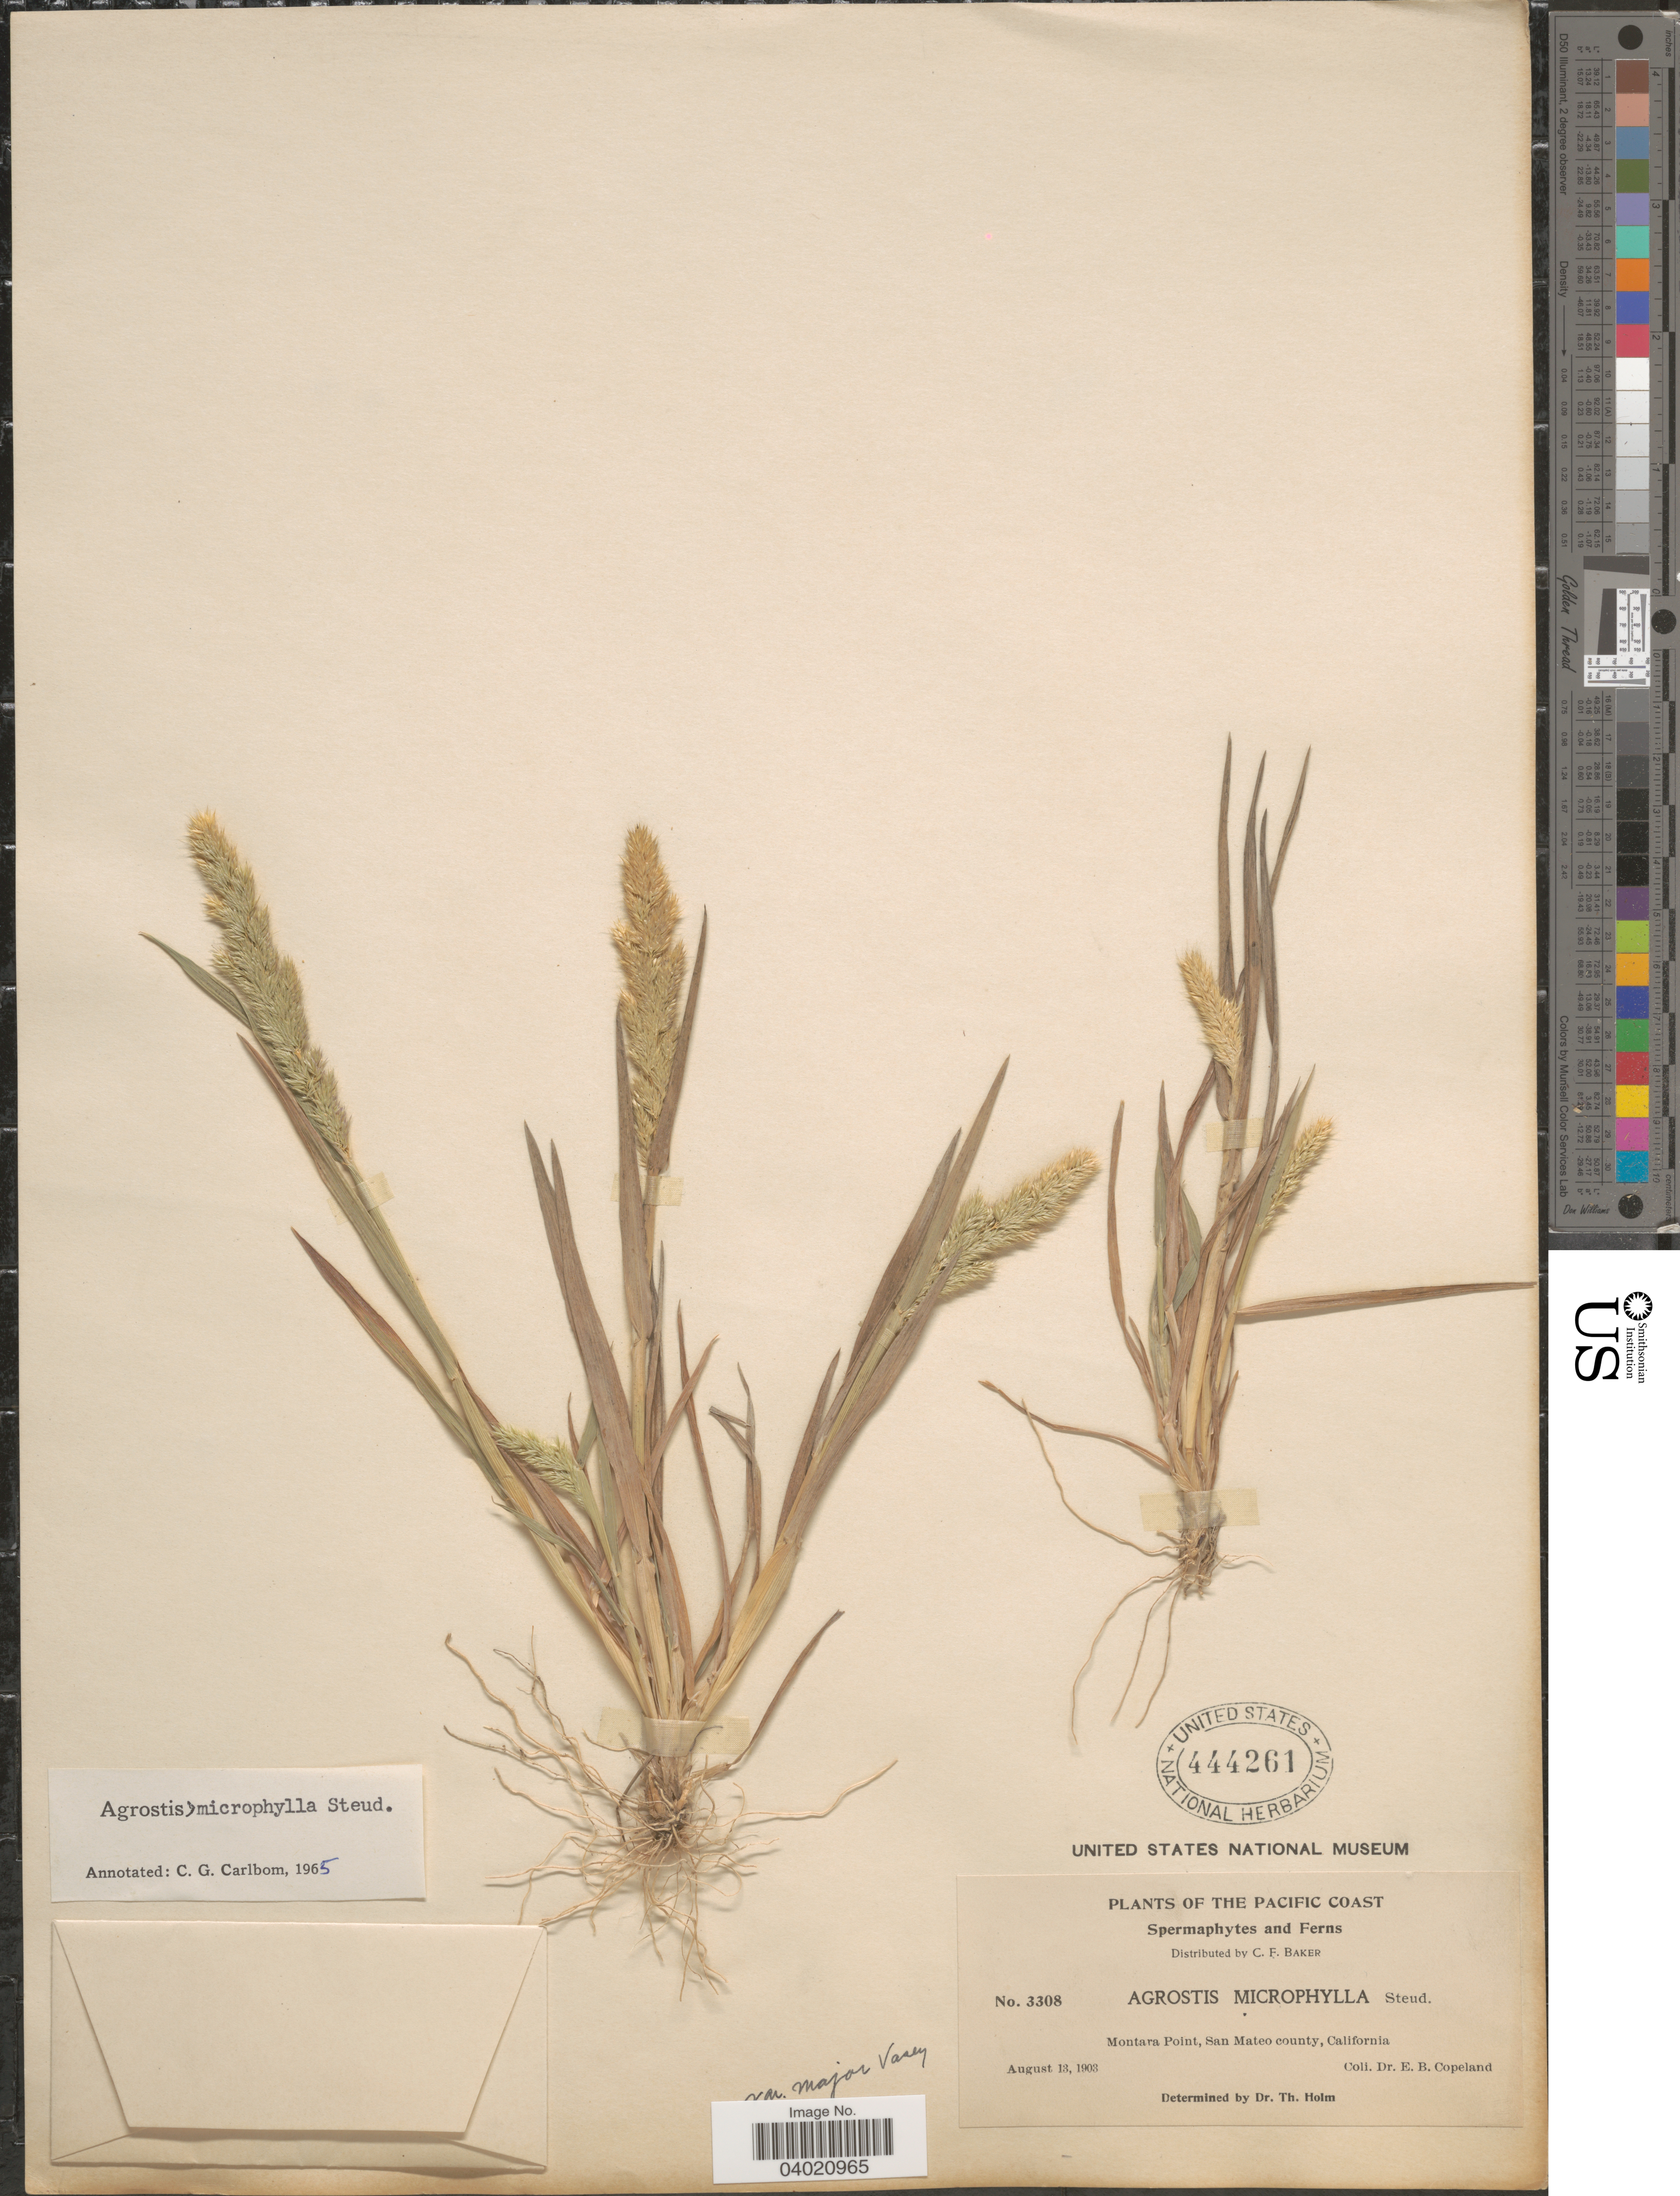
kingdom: Plantae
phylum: Tracheophyta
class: Liliopsida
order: Poales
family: Poaceae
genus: Agrostis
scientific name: Agrostis microphylla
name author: Steud.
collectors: E. B. Copeland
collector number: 3308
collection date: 1903-08-13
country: United States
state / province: California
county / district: San Mateo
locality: The Pacific Coast. Montara Point, San Mateo county.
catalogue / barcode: US 444261